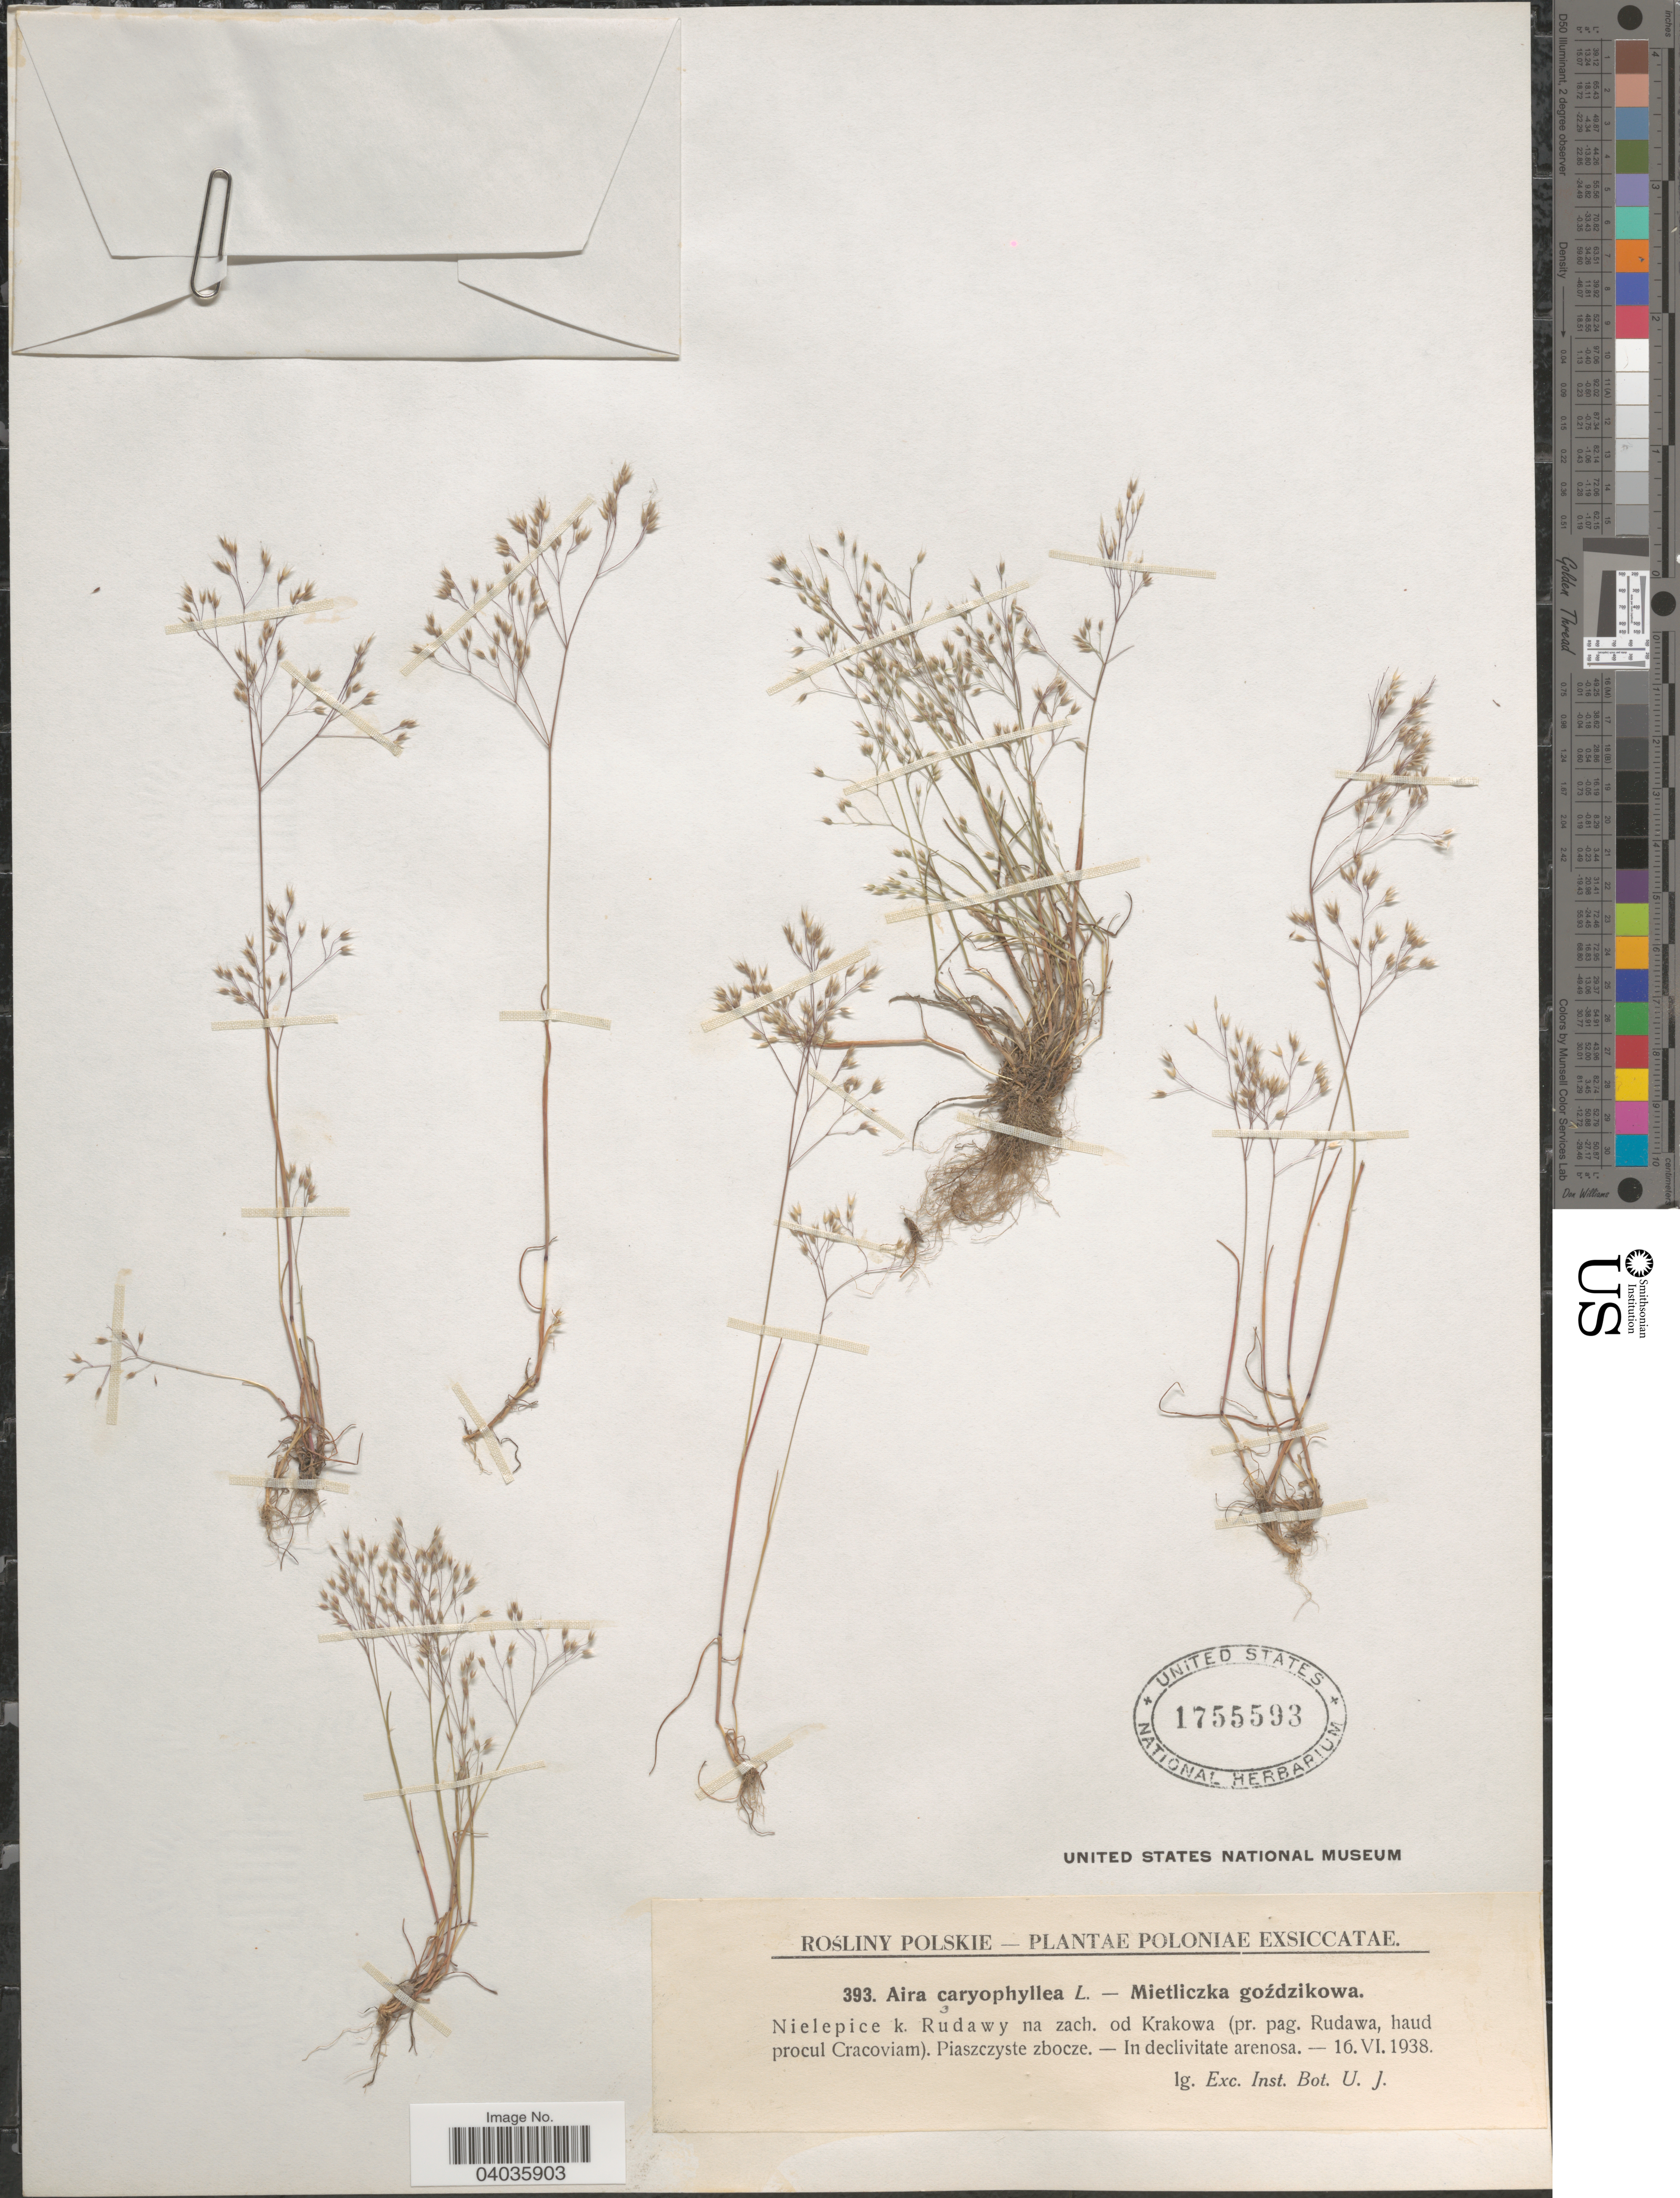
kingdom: Plantae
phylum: Tracheophyta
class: Liliopsida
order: Poales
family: Poaceae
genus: Aira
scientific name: Aira caryophyllea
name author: L.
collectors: ex Inst. Bot. UJ.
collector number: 393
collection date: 1938-06-16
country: Poland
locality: Poloniae. Nielepice k. Rudawy na zach. od Krakowa (pr. pag. Rudawa, haud procul Cracoviam). Piaszczyste zbocze.- In declivitate arenosa.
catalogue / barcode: US 1755593